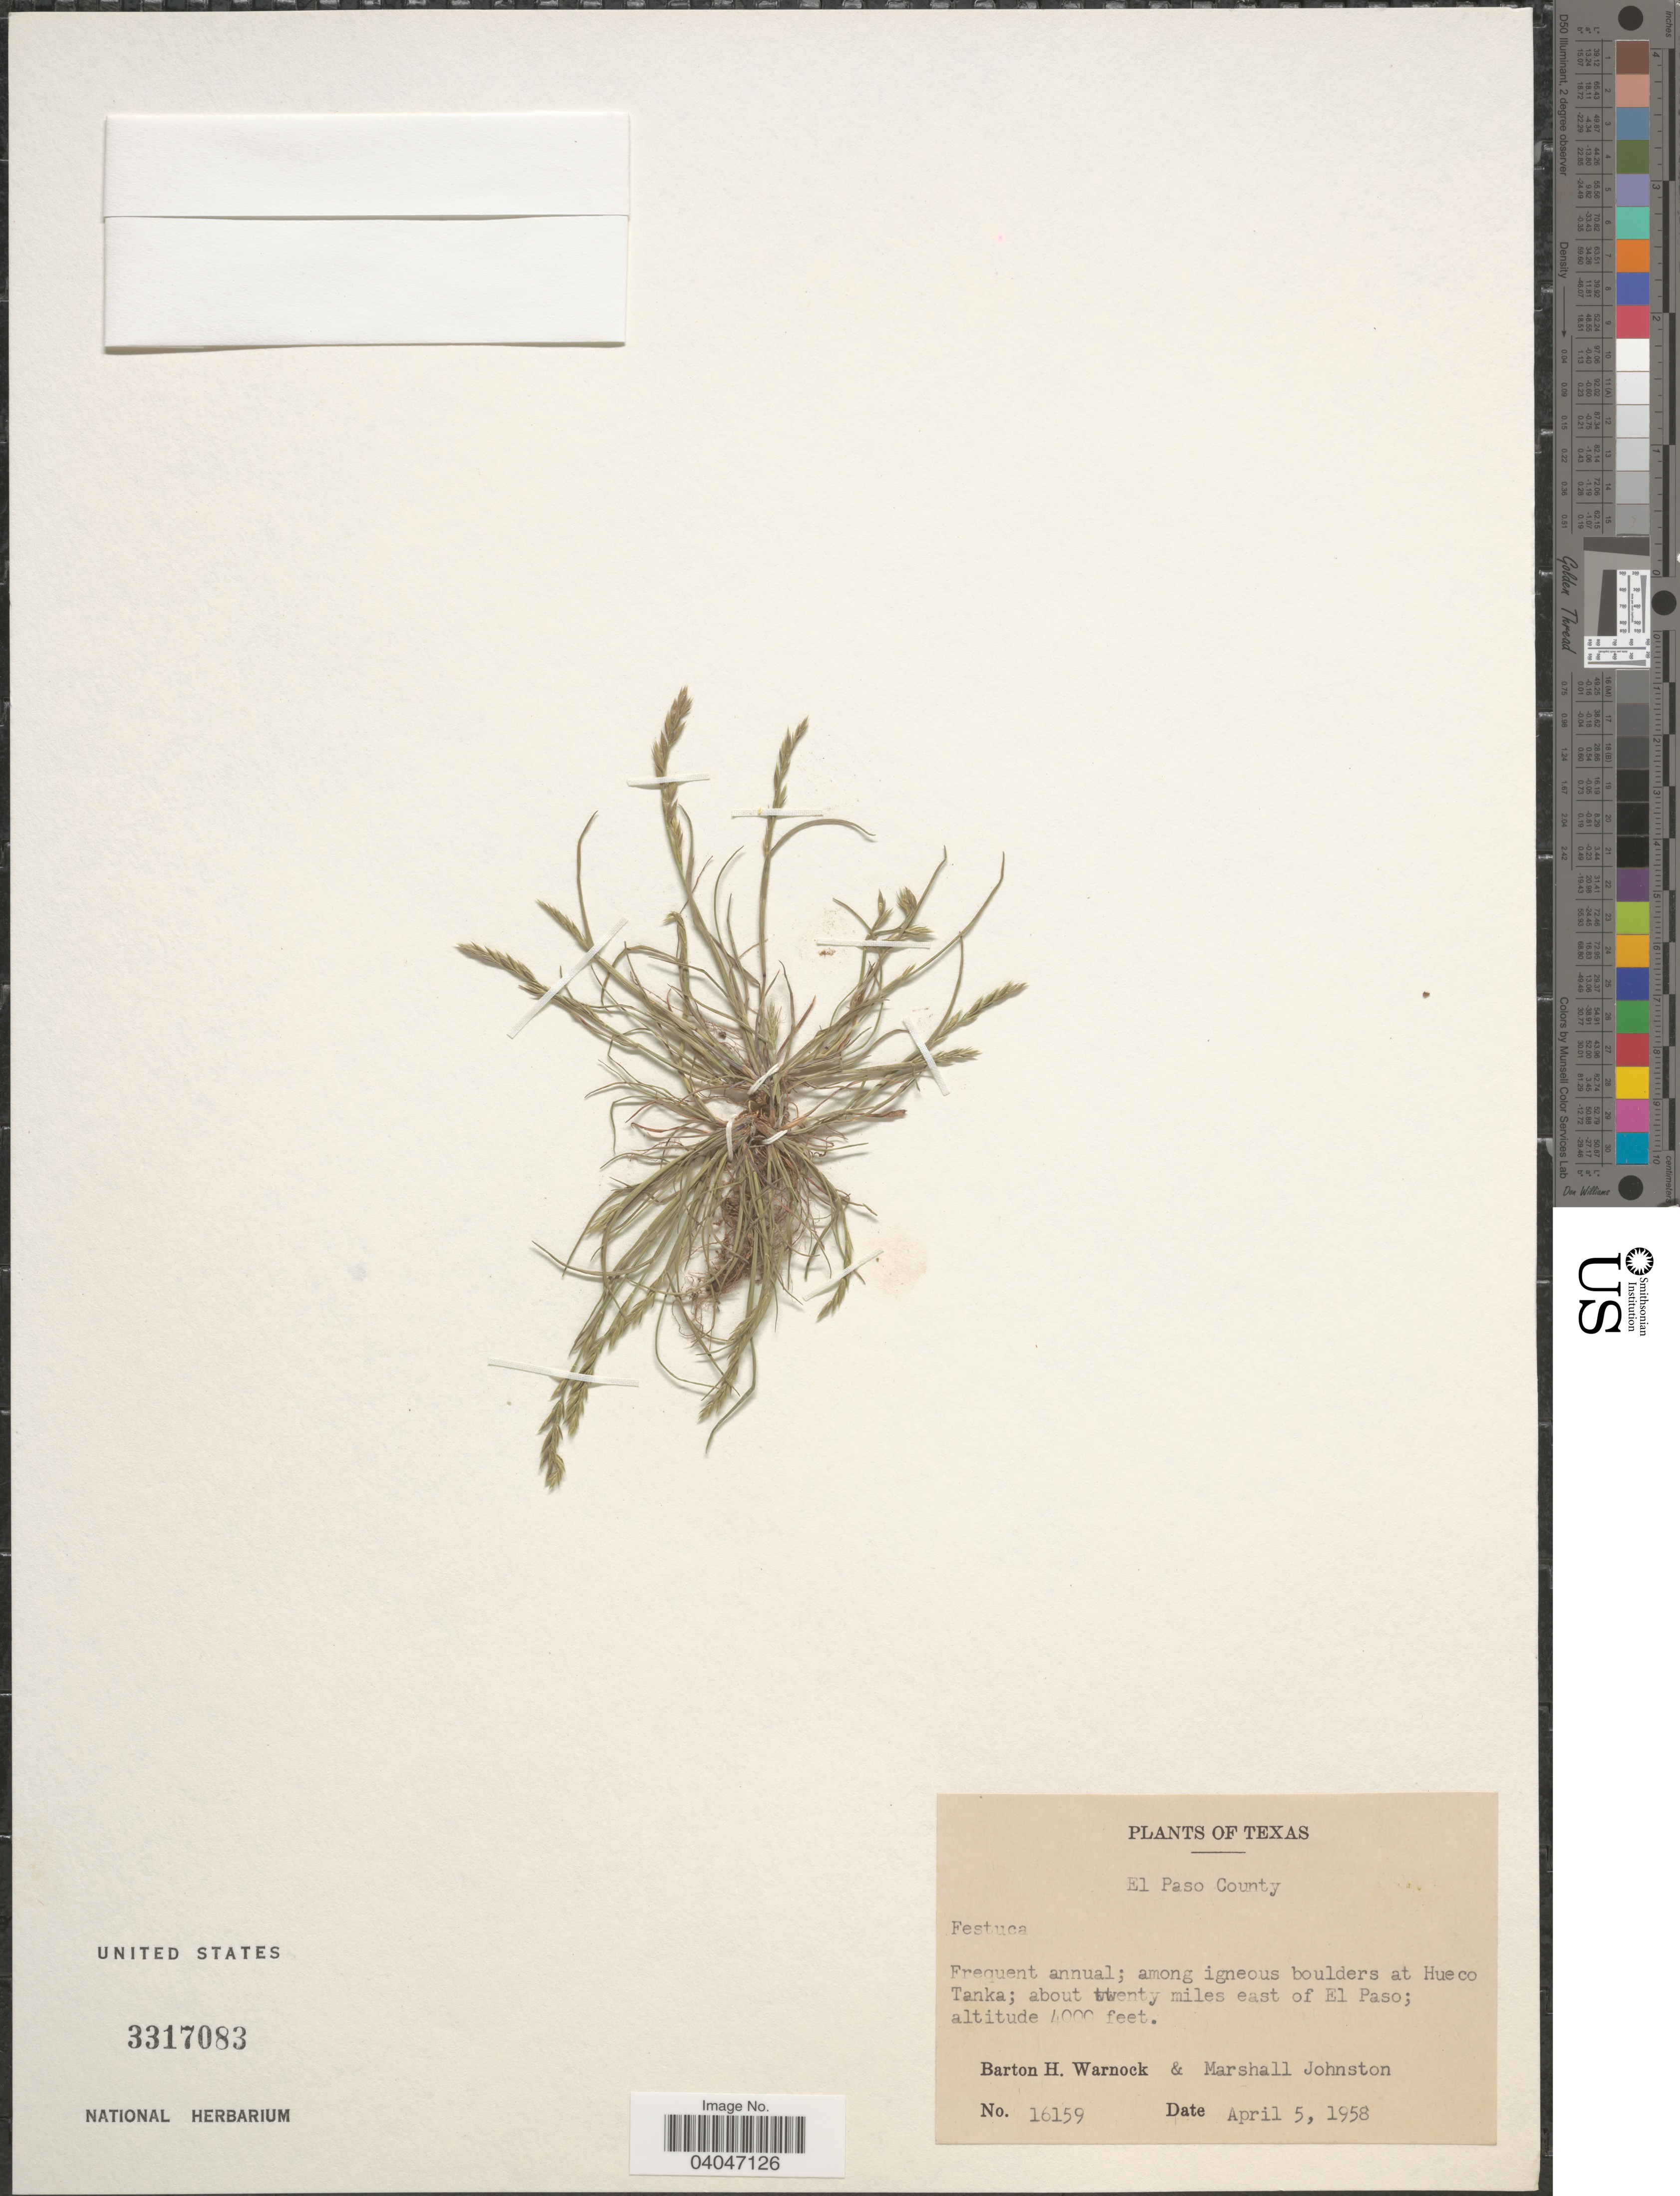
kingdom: Plantae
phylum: Tracheophyta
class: Liliopsida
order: Poales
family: Poaceae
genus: Festuca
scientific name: Festuca sp.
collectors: B. H. Warnock & M. Johnston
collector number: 16159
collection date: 1958-04-05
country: United States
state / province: Texas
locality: El Paso County. Among igneous boulders at Hueco Tanka; about twenty miles east of El Paso.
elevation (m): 1219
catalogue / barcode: US 3317083